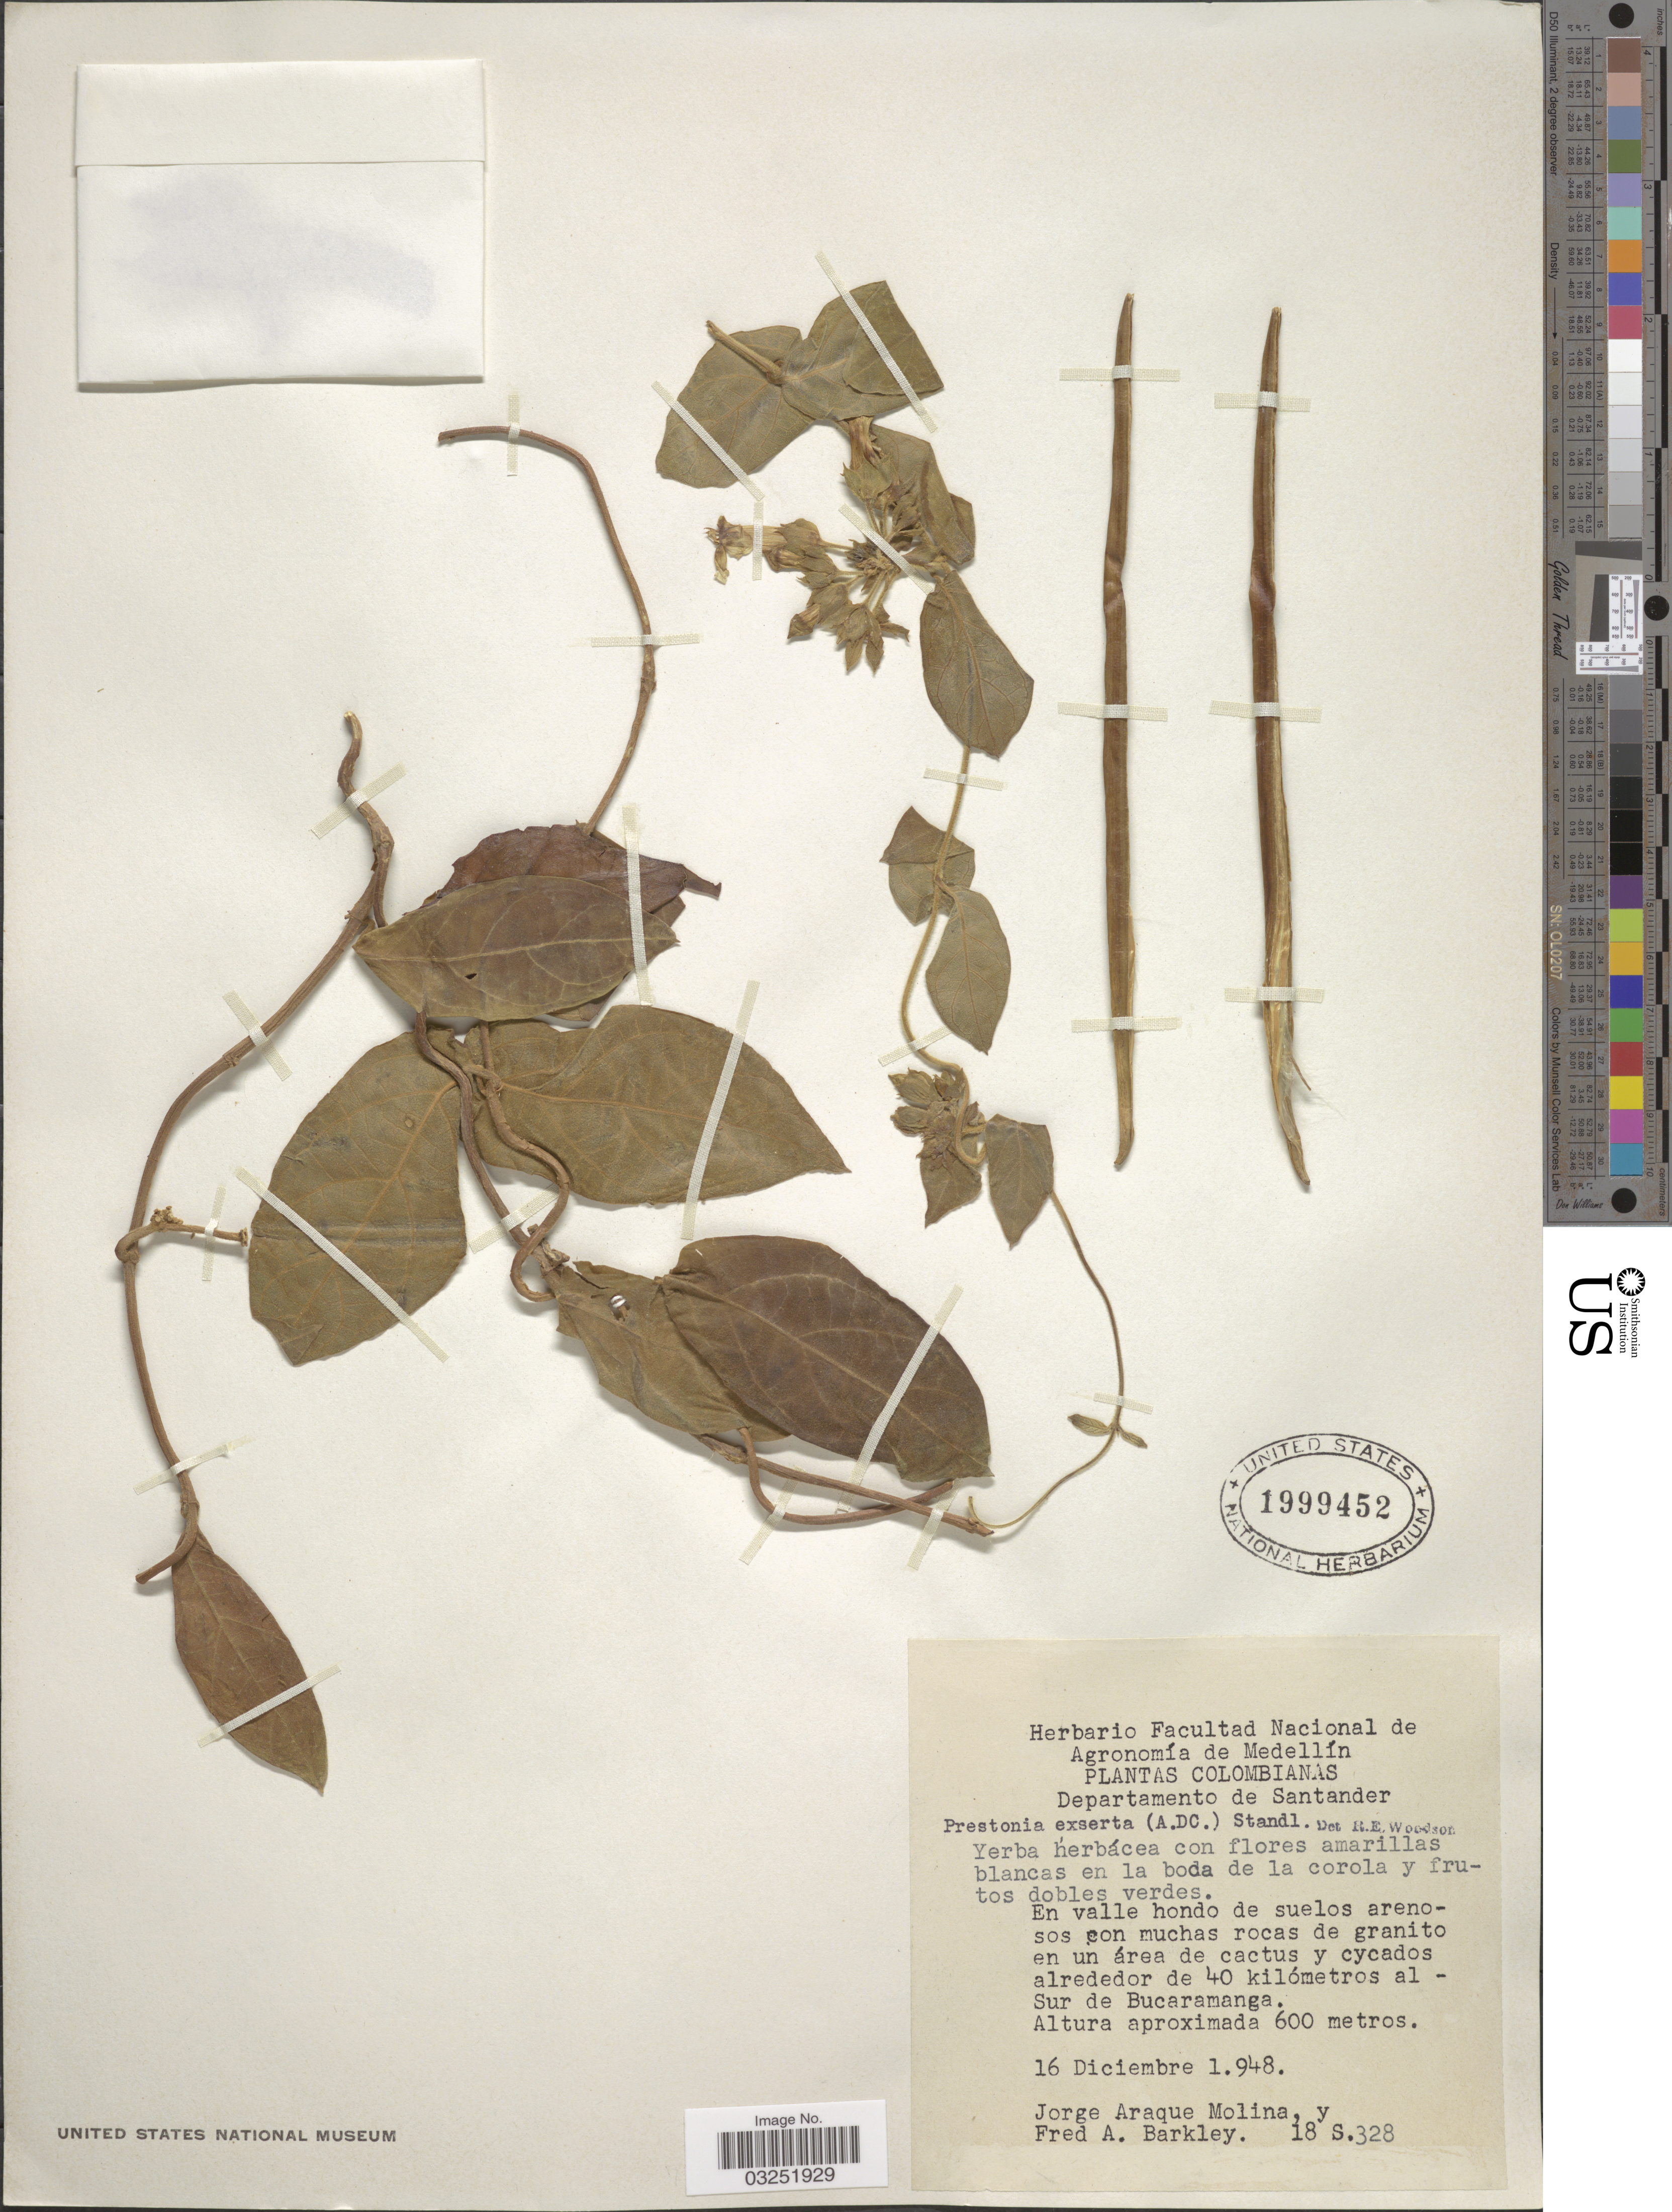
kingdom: Plantae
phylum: Tracheophyta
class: Magnoliopsida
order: Gentianales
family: Apocynaceae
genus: Prestonia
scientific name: Prestonia exserta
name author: (A. DC.) Standl.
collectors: J. Araque Molina & F. A. Barkley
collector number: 18S328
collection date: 1948-12-16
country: Colombia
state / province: Santander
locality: Departamento de Santander. En valle hondo de suelos arenosos con muchas rocas de granito en un área de cactus y cycados alrededor de 40 kilómetros al Sur de Bucaramanga.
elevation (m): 600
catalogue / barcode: US 1999452